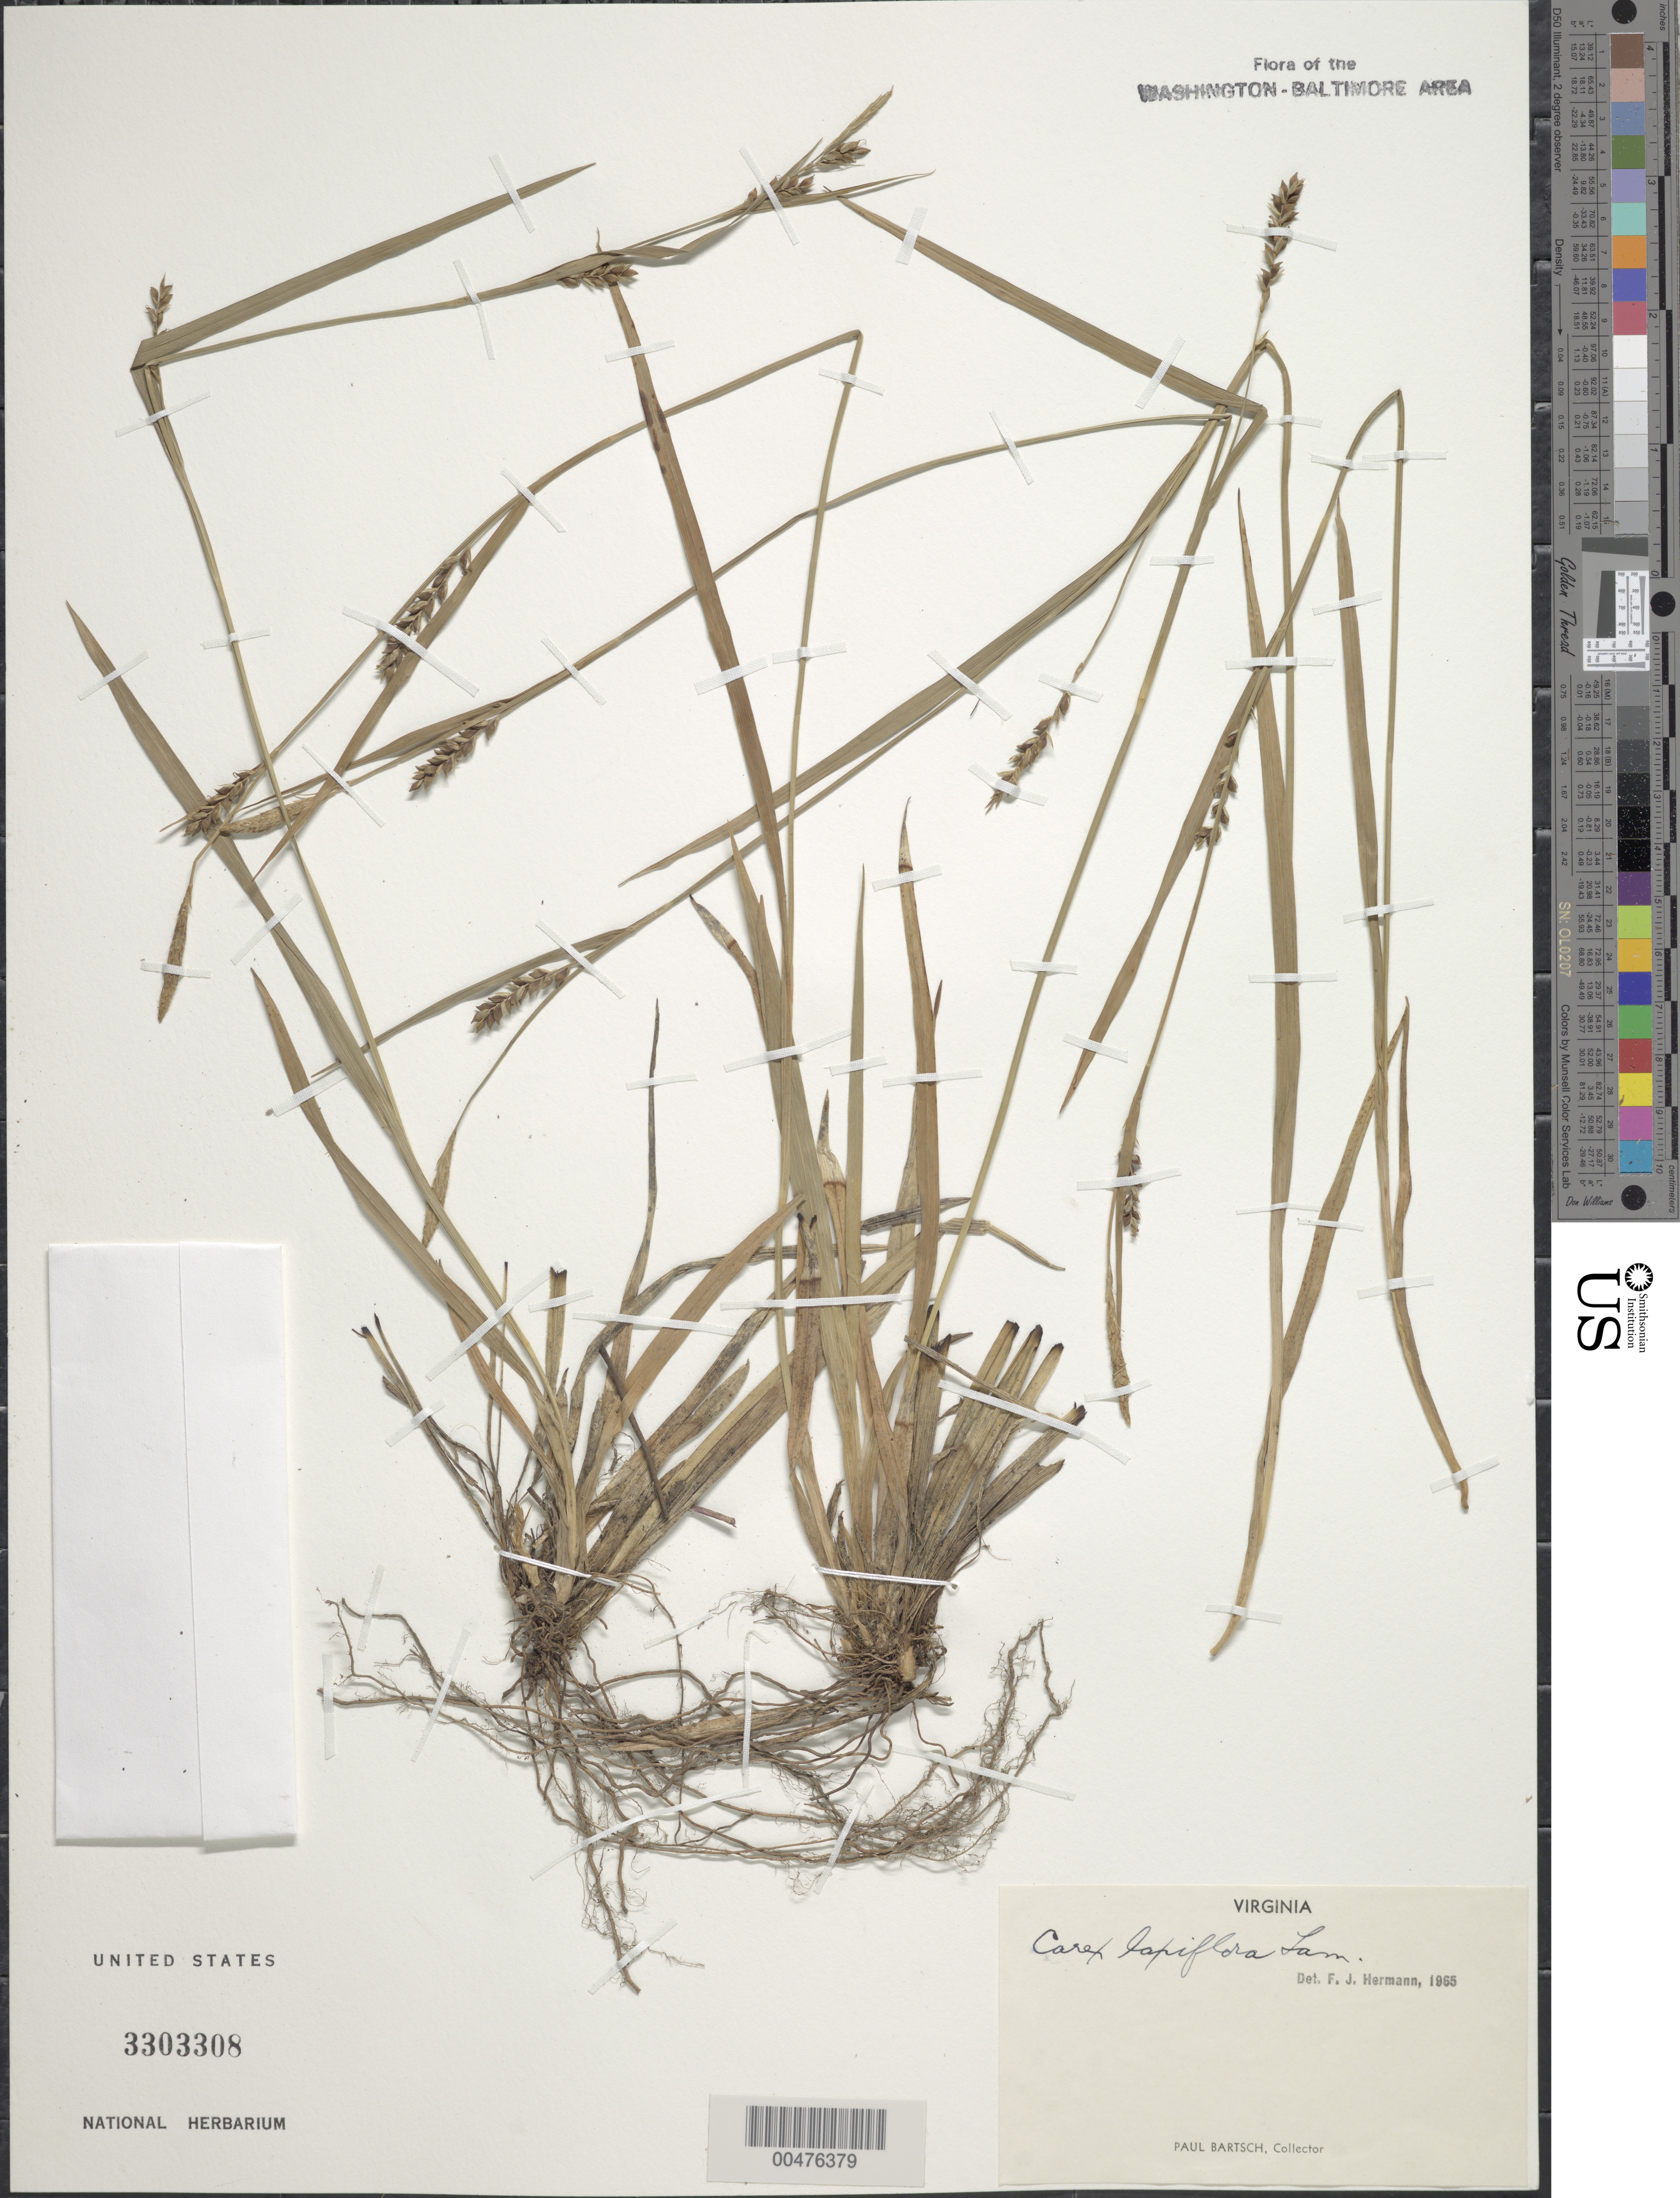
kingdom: Plantae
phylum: Tracheophyta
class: Liliopsida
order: Poales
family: Cyperaceae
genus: Carex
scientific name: Carex laxiflora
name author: Lam.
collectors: P. Bartsch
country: United States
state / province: Virginia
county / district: Fairfax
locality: West Falls Church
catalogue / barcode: US 3303308